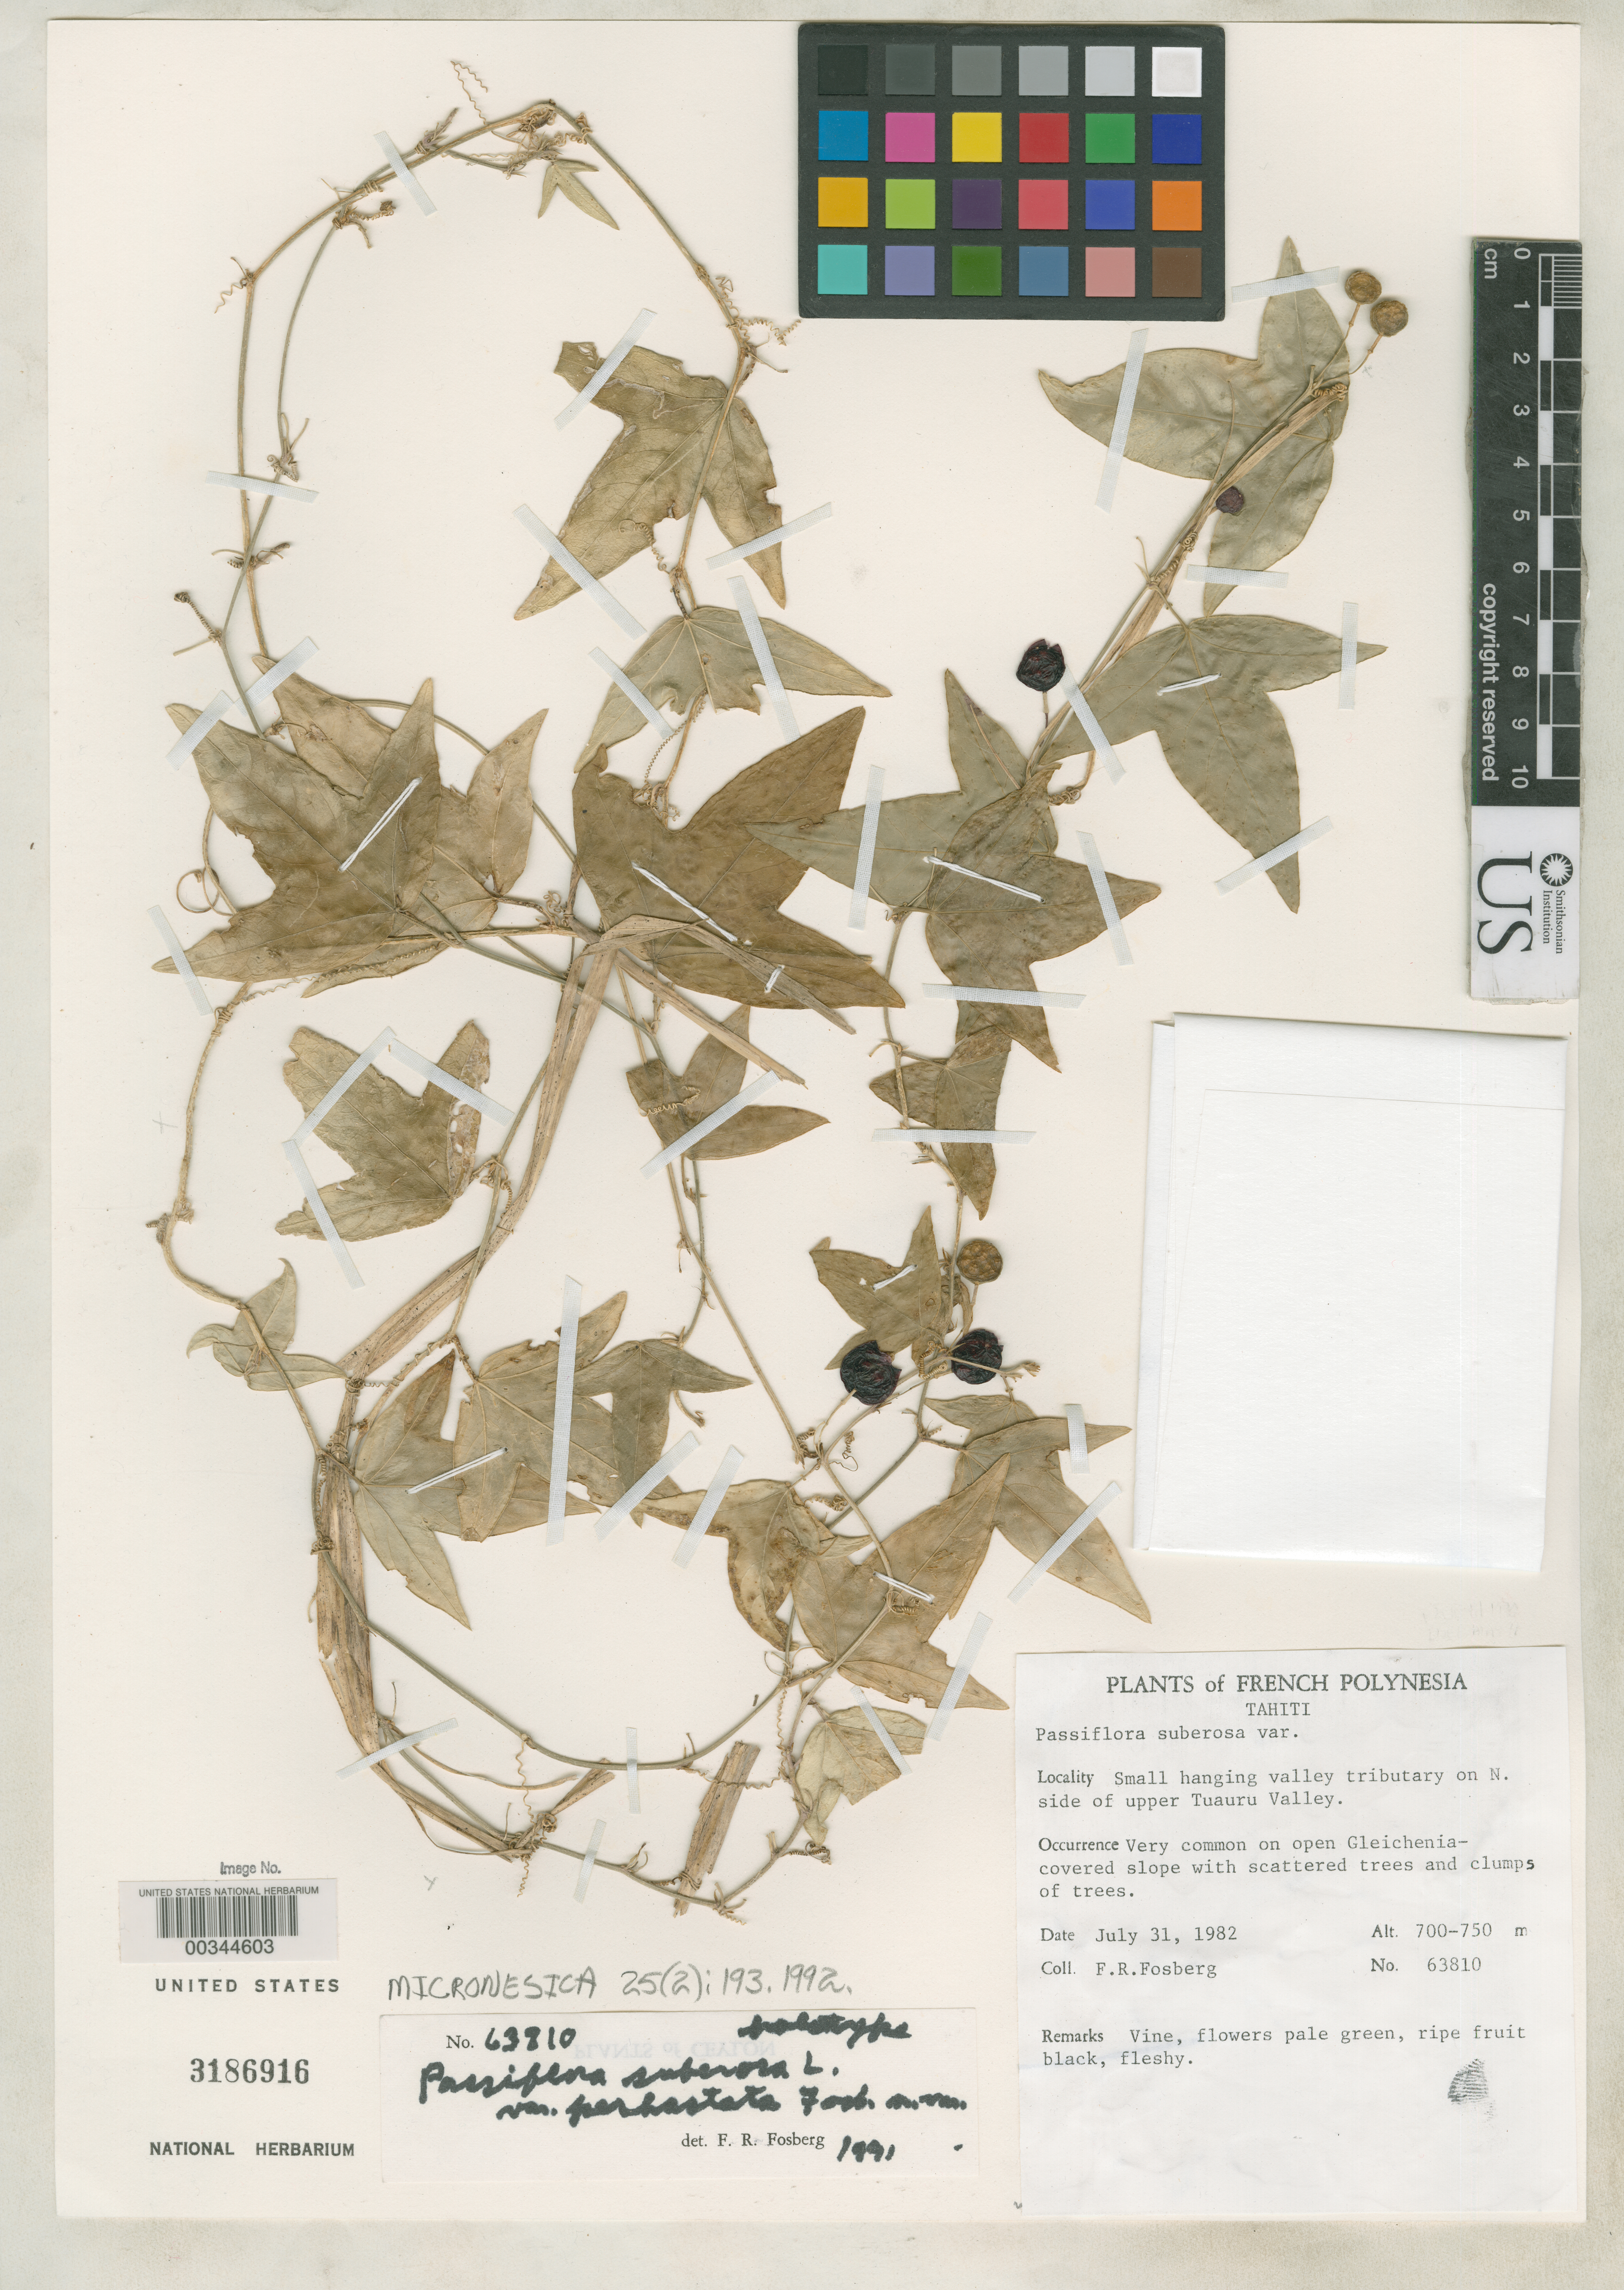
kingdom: Plantae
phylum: Tracheophyta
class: Magnoliopsida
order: Malpighiales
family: Passifloraceae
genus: Passiflora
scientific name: Passiflora suberosa var. perhastata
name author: Fosberg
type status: Holotype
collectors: F. R. Fosberg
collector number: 63810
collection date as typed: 31 Jul 1982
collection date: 1982-07-31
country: French Polynesia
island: Tahiti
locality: Small hanging valley tributary on N side of upper Tuauru Valley. [Society Is.]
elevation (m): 700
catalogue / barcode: US 3186916